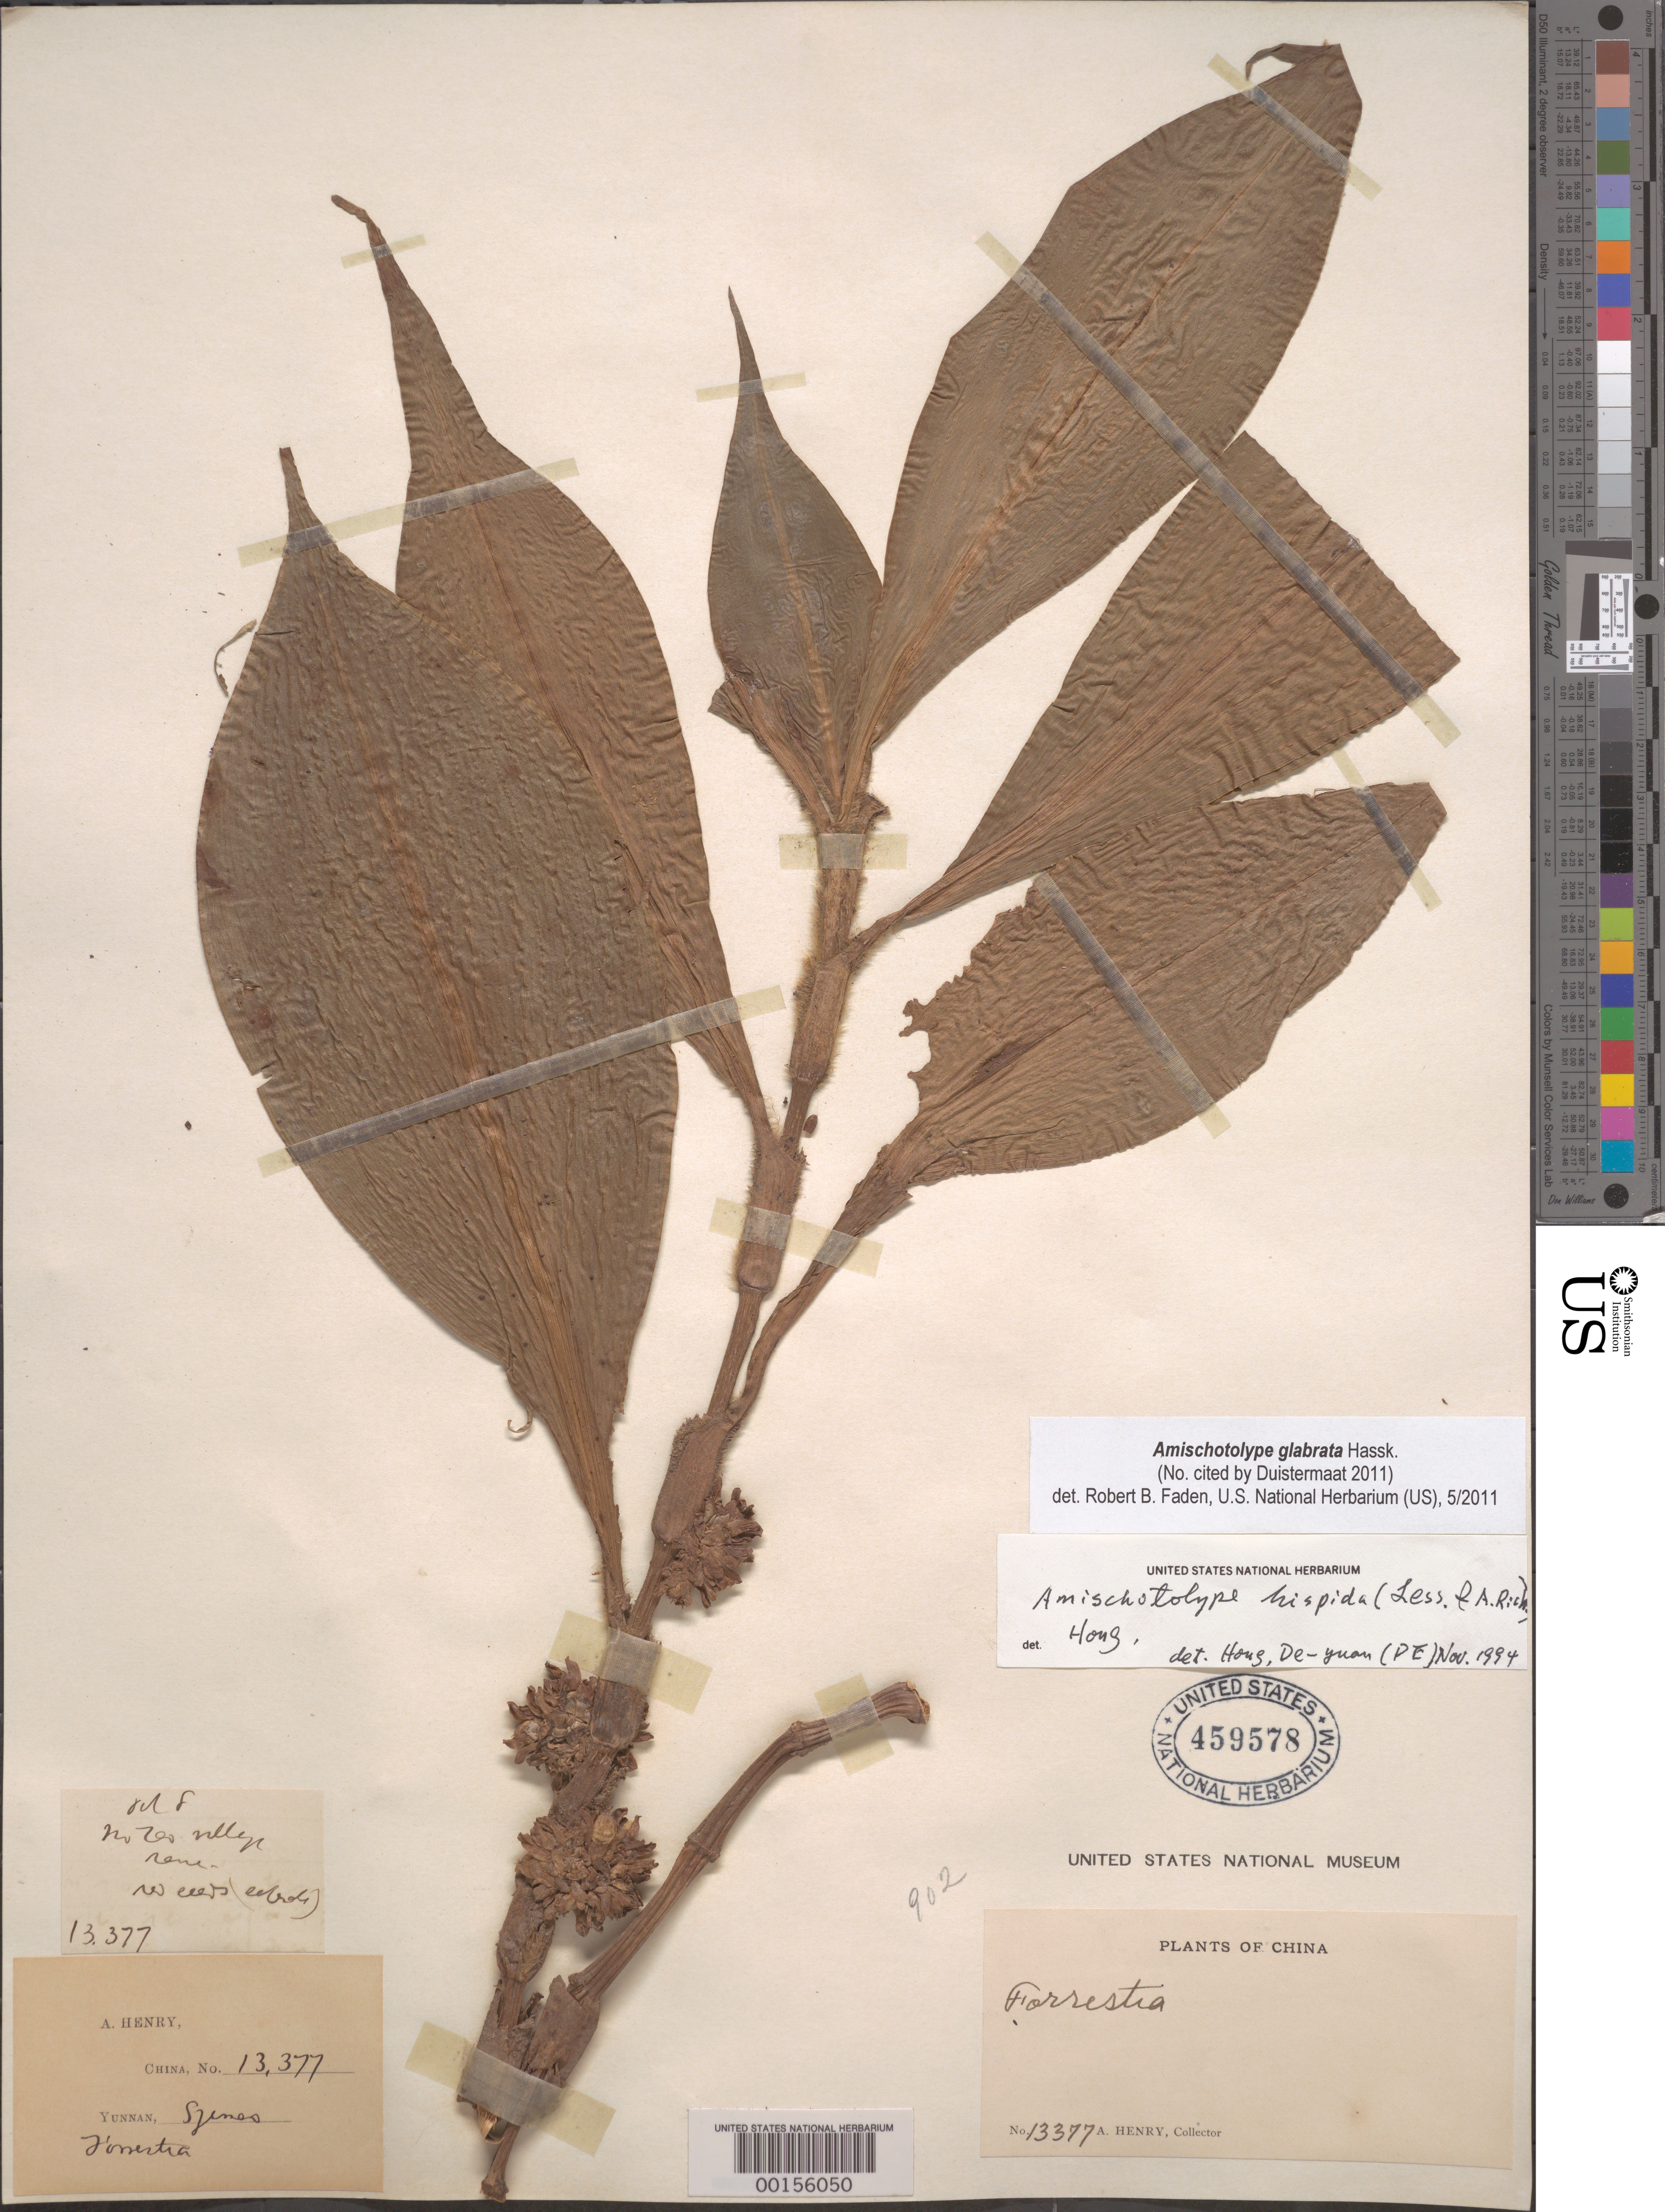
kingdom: Plantae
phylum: Tracheophyta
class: Liliopsida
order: Commelinales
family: Commelinaceae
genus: Amischotolype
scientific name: Amischotolype glabrata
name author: Hassk.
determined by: Faden, Robert B., (US), Smithsonian Institution - National Museum of Natural History (UNITED STATES)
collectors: A. Henry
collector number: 13377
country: China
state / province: Yunnan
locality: Szemes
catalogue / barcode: US 459578